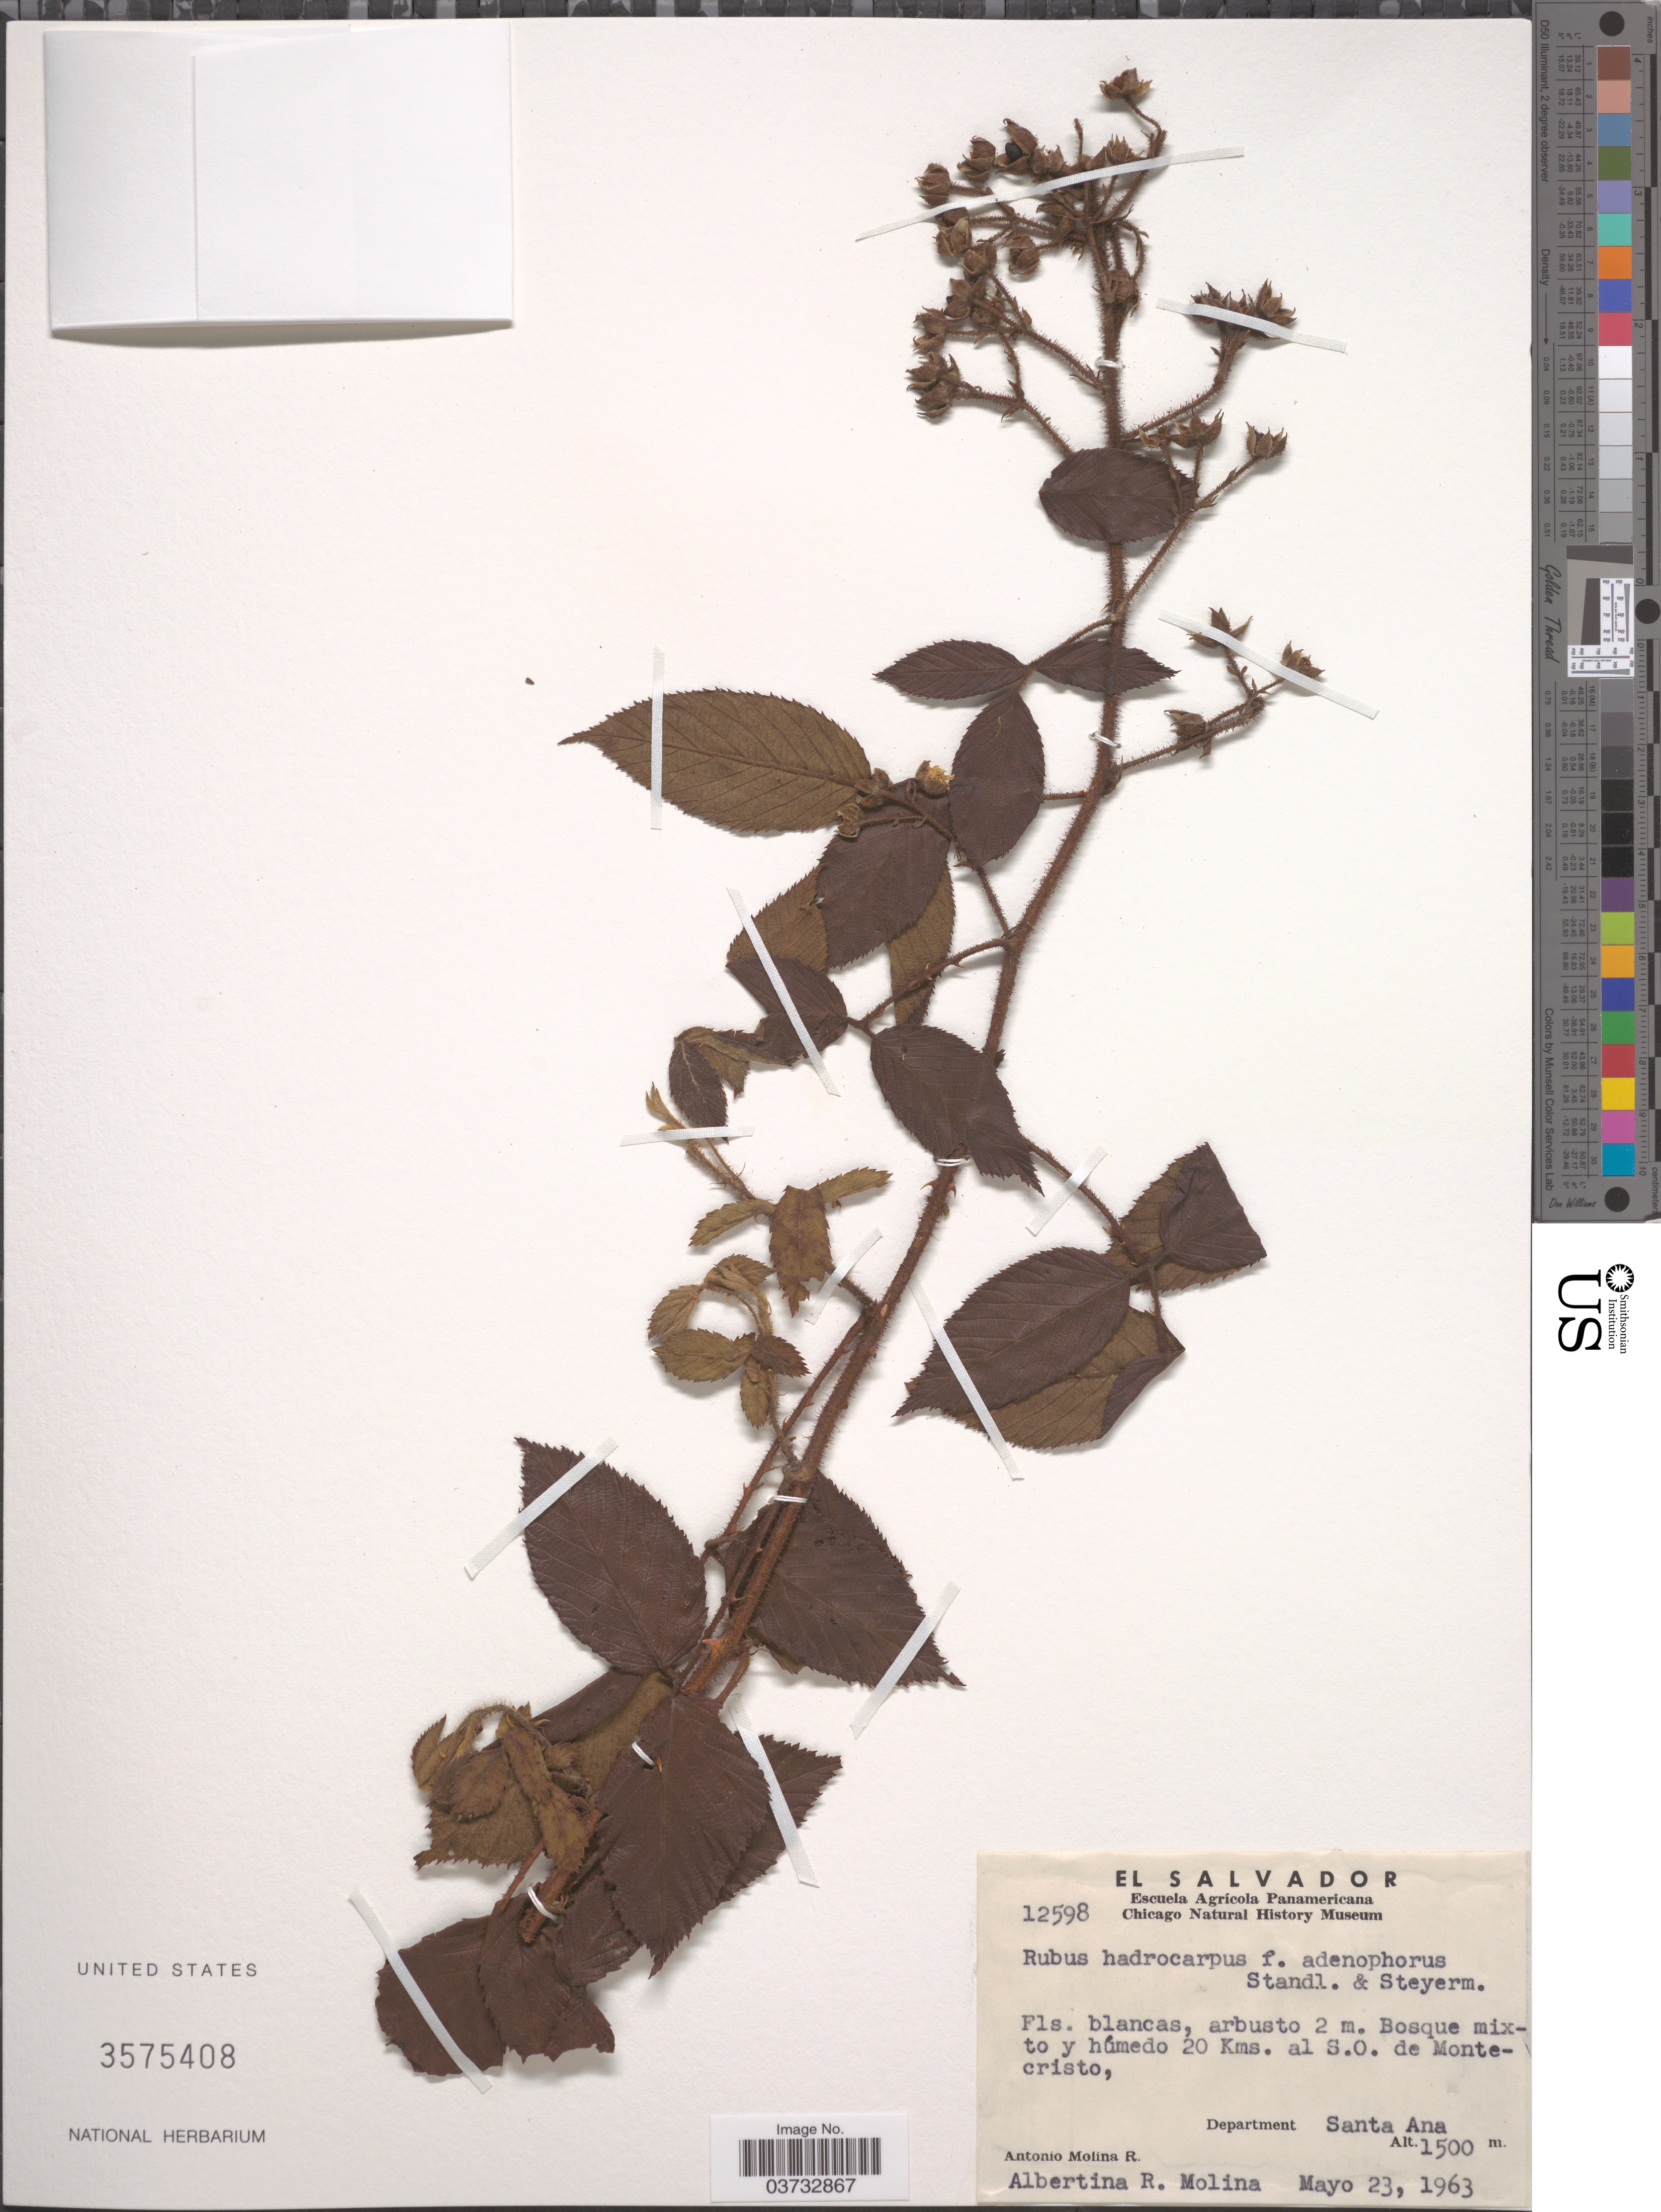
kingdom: Plantae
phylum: Tracheophyta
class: Magnoliopsida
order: Rosales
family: Rosaceae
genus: Rubus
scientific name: Rubus hadrocarpus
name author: Standl. & Steyerm.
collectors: A. Molina R. & A. R. Molina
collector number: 12598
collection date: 1963-05-23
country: El Salvador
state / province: Santa Ana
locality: Bosque mixto y húmedo 20 Kms. al S.O. de Montecristo, Department Santa Ana.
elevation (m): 1500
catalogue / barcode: US 3575408